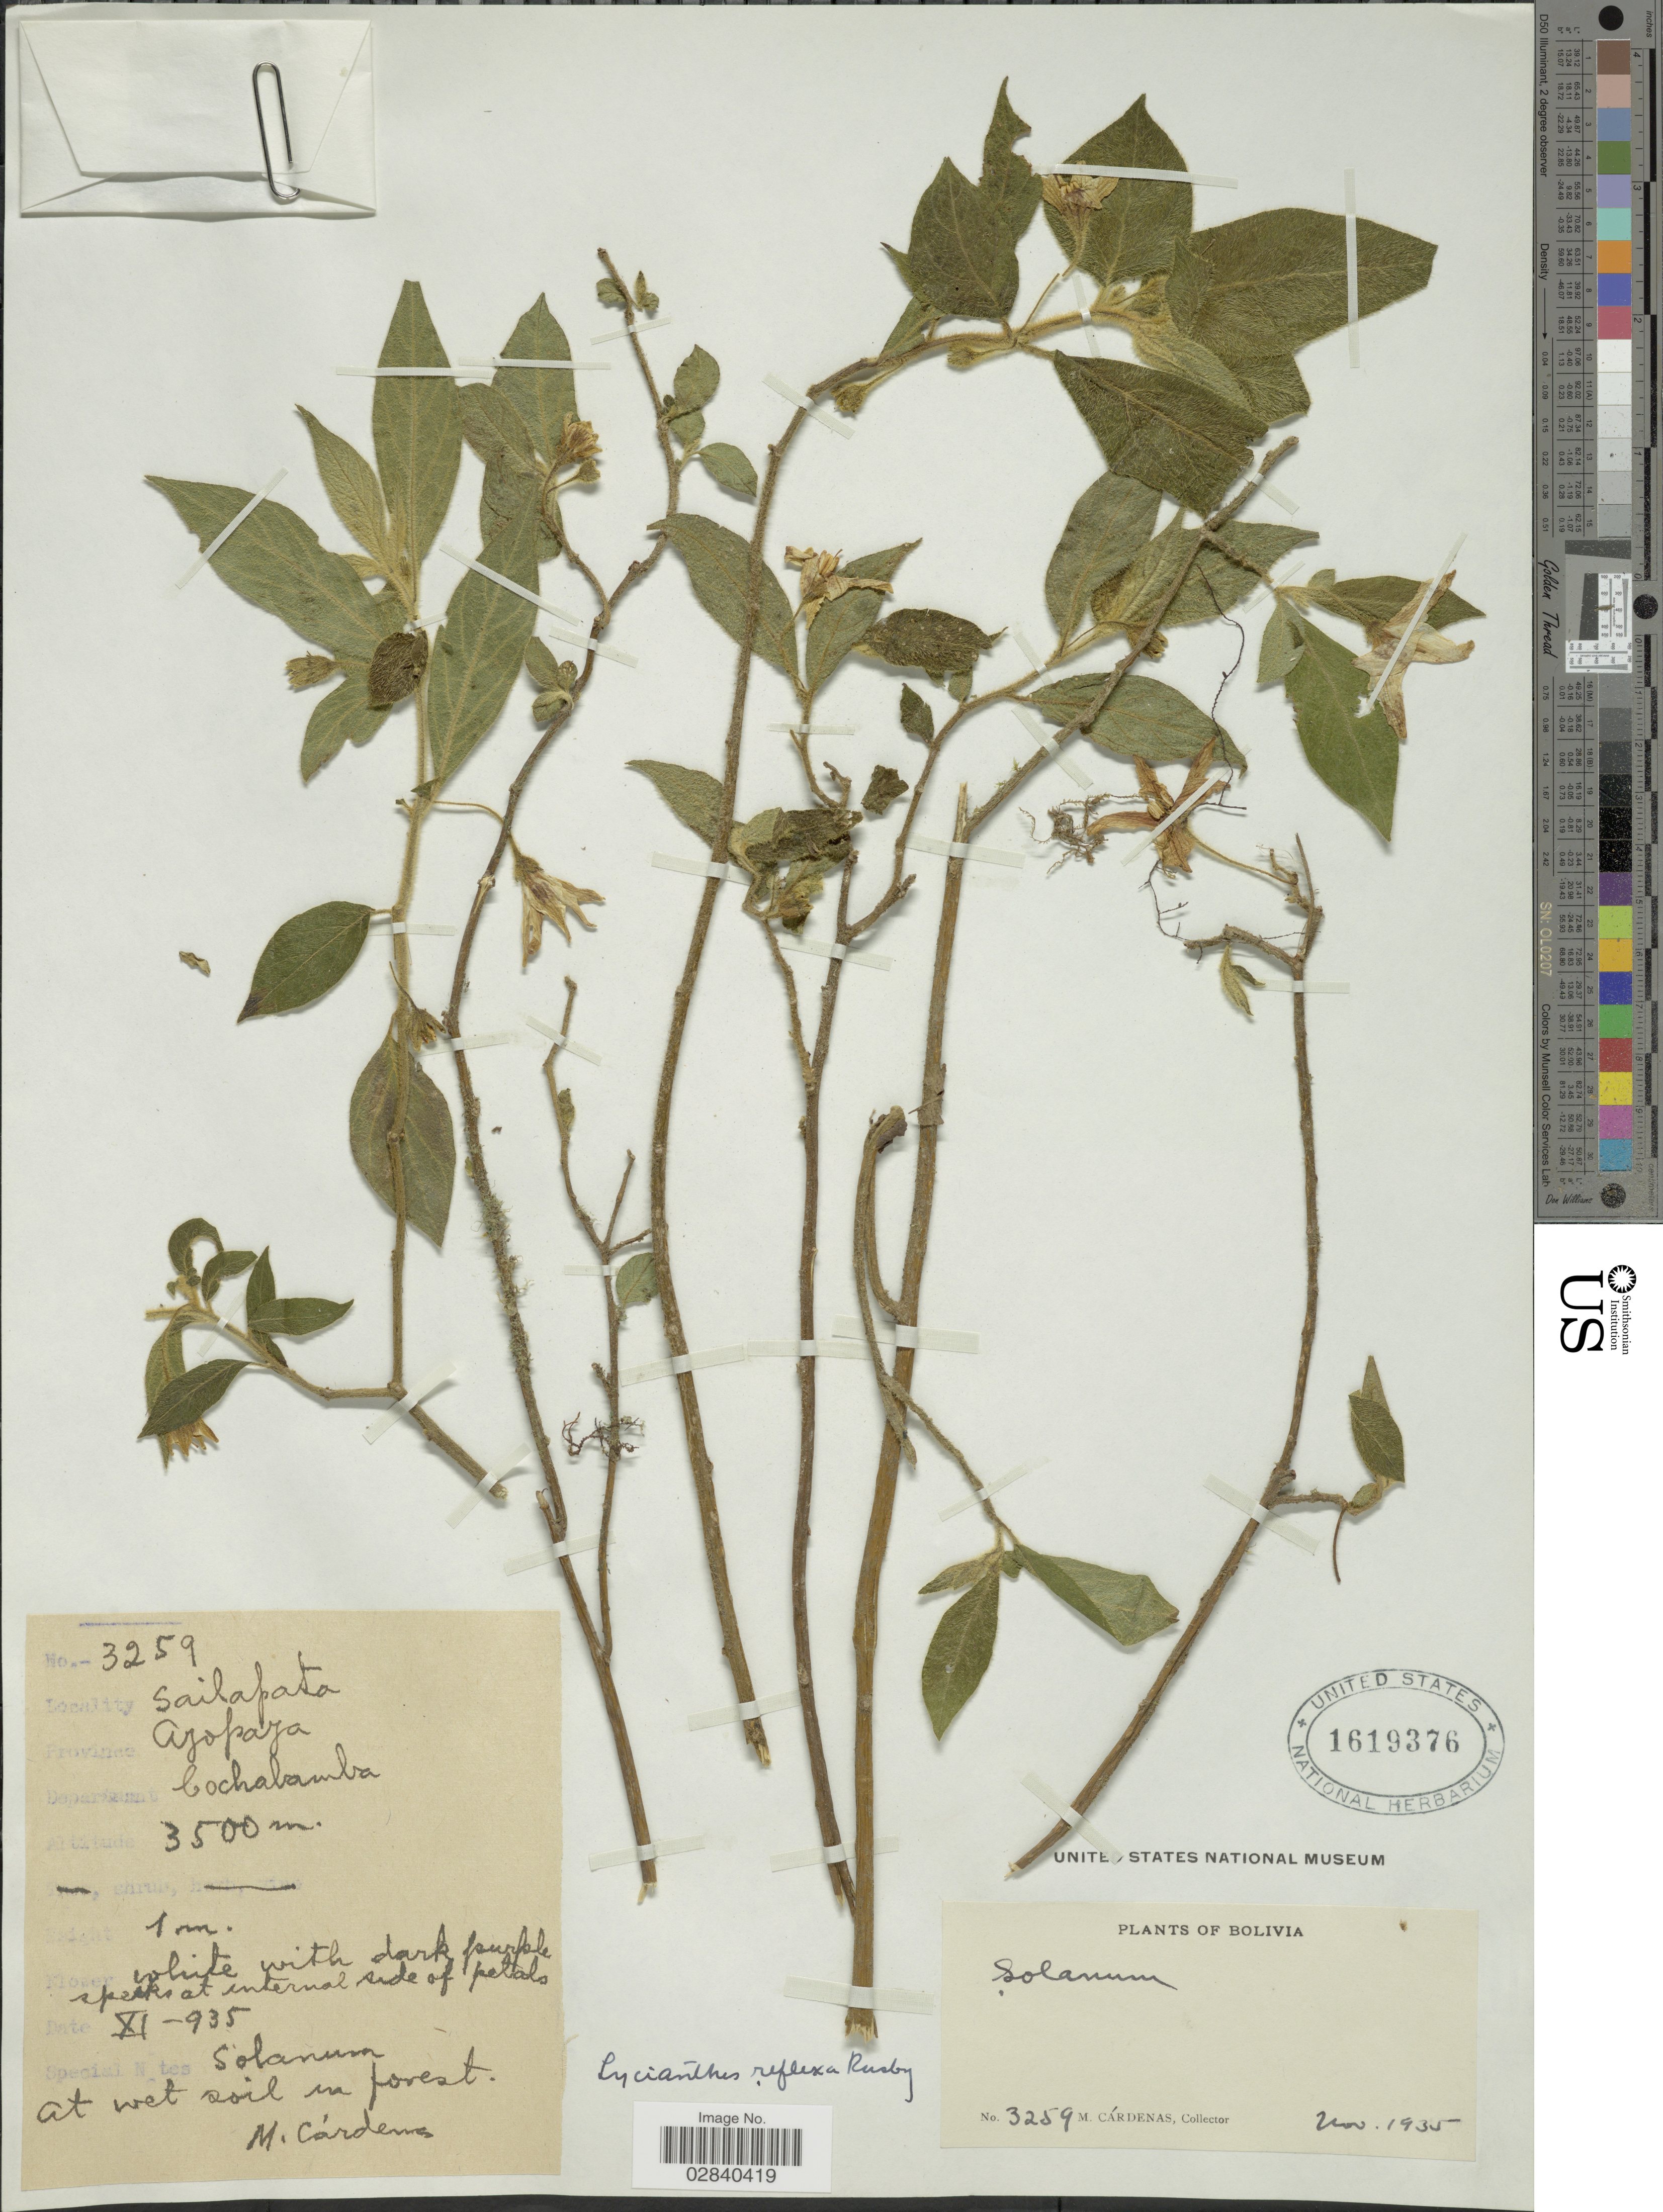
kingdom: Plantae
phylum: Tracheophyta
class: Magnoliopsida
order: Solanales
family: Solanaceae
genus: Lycianthes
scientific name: Lycianthes reflexa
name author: Rusby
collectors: M. Cárdenas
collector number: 3259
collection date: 1935-11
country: Bolivia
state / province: Cochabamba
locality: Sailapata, Ayopaya, Cochabamba.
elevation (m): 3500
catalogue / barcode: US 1619376